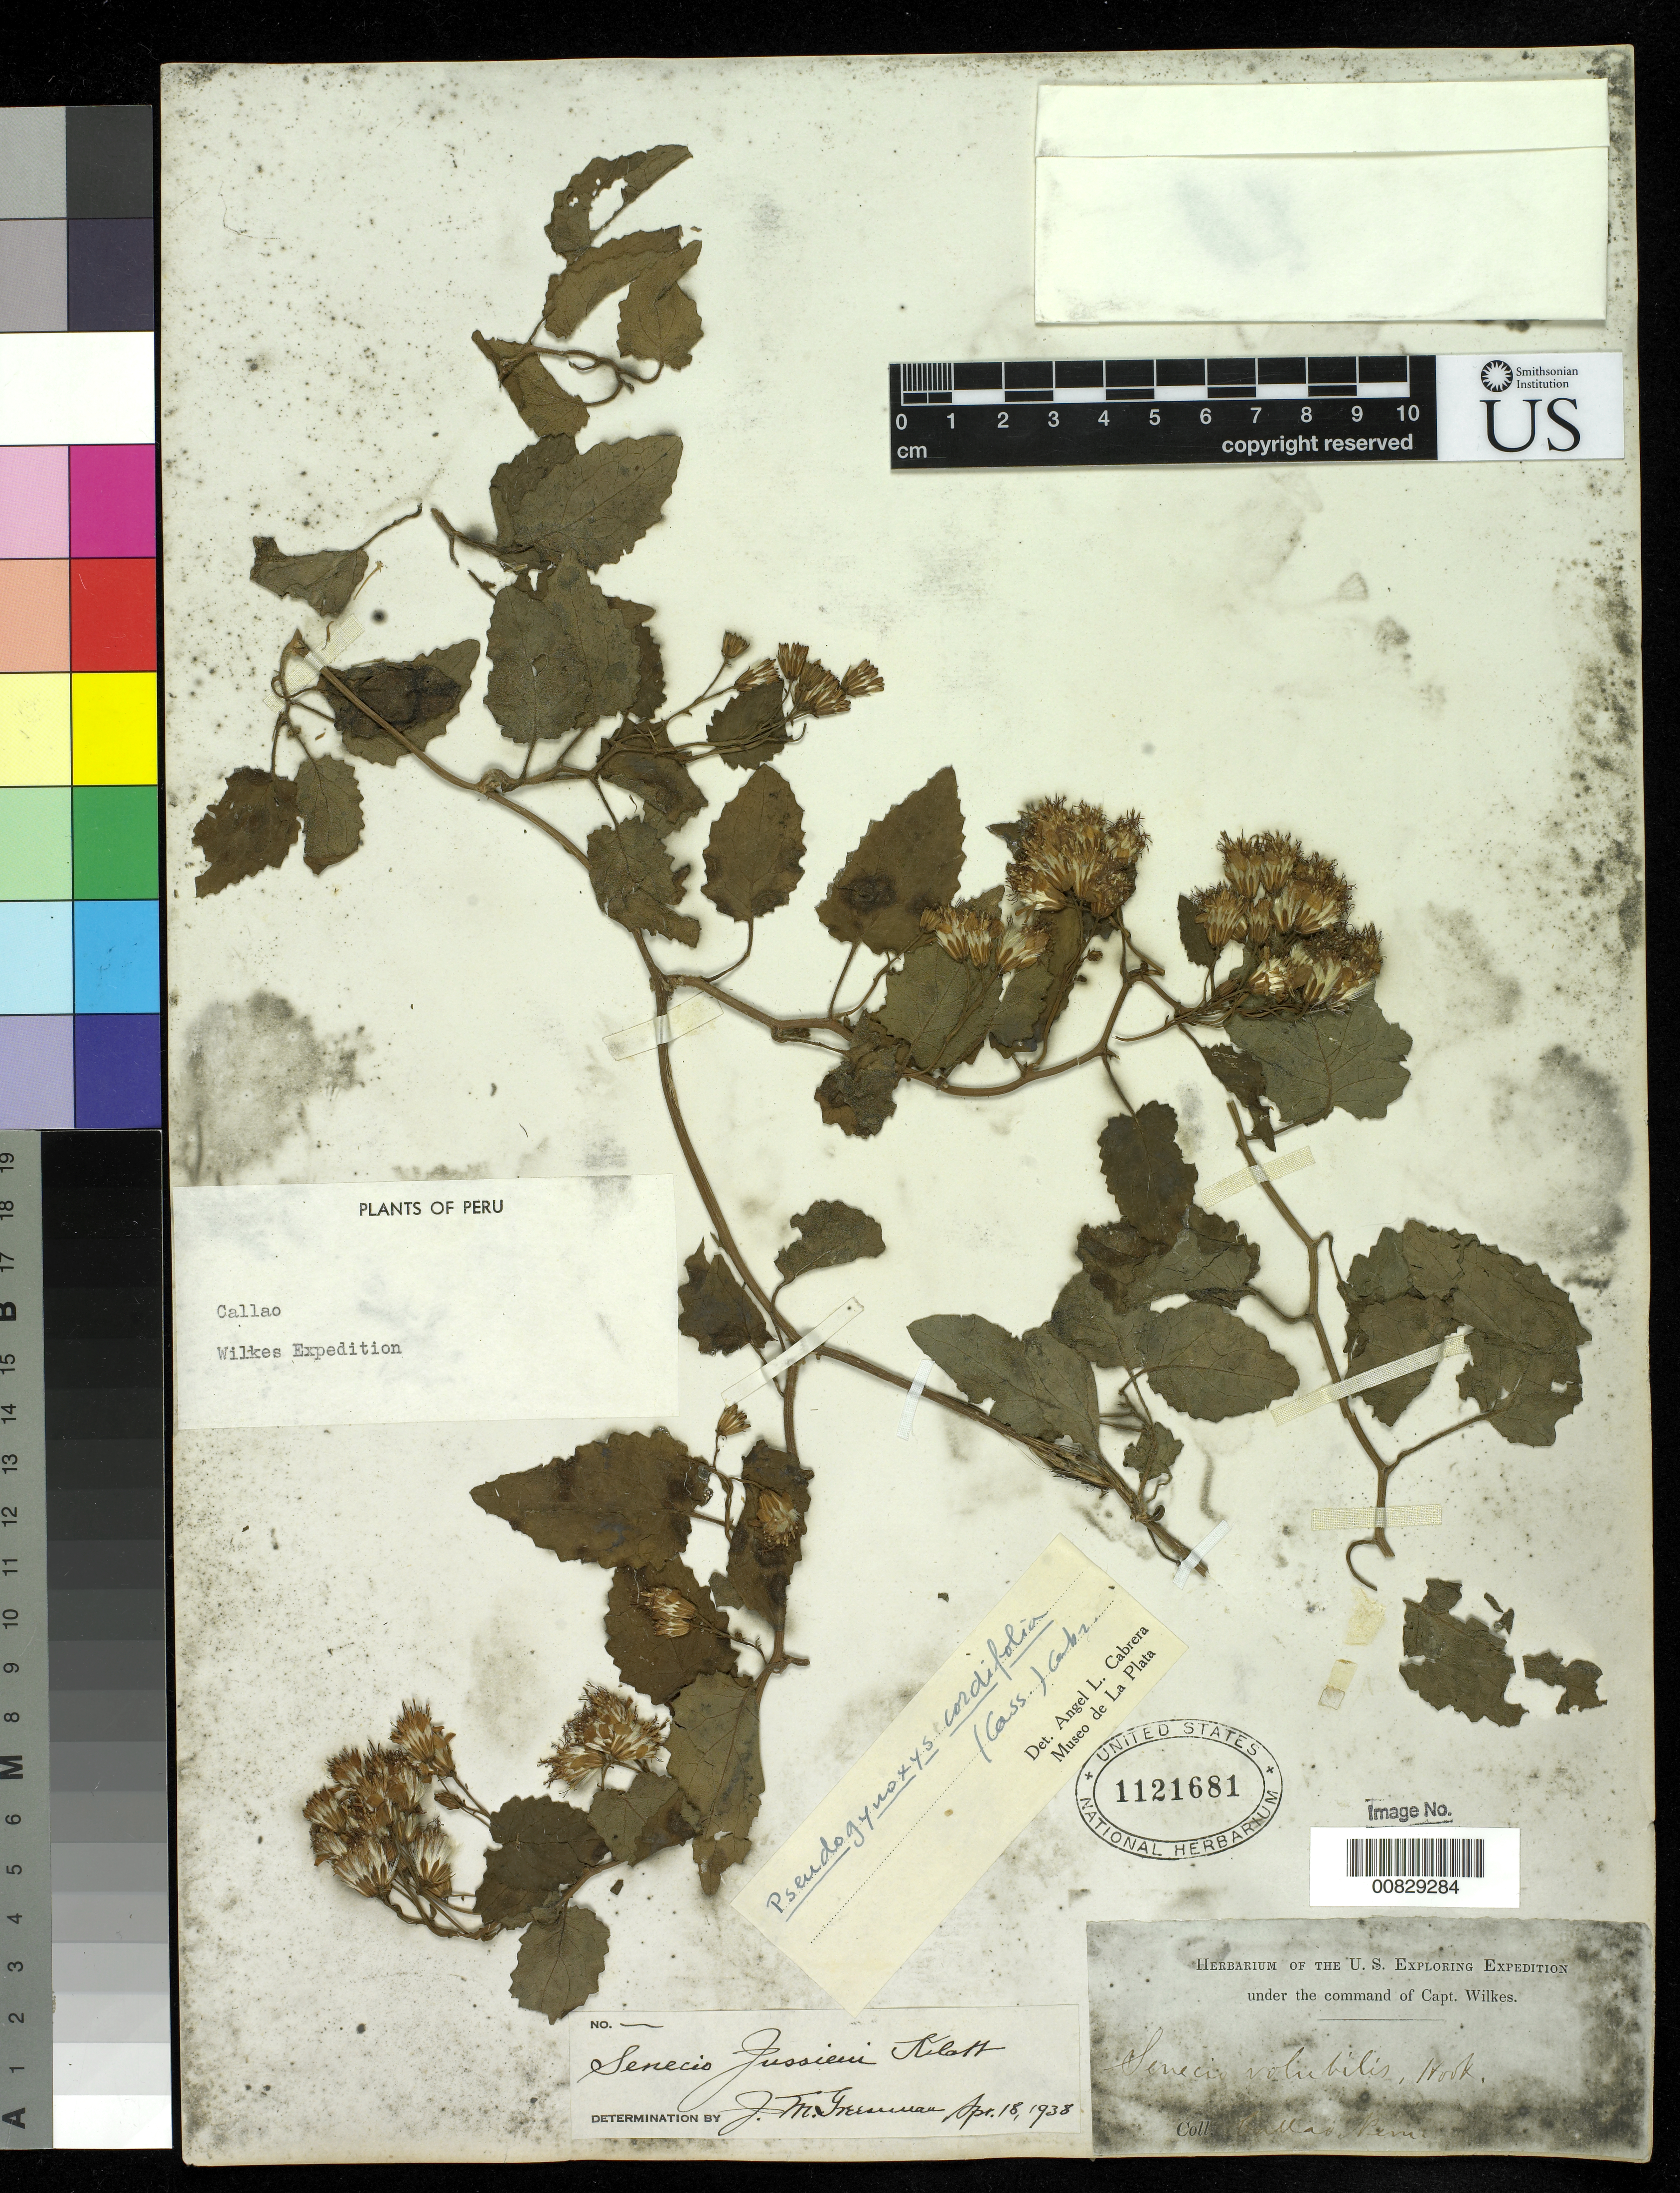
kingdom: Plantae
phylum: Tracheophyta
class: Magnoliopsida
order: Asterales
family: Asteraceae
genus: Pseudogynoxys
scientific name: Pseudogynoxys cordifolia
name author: (Cass.) Cabrera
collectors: Wilkes Explor. Exped.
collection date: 1838/1842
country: Peru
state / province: Callao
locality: Callao, Peru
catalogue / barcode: US 1121681